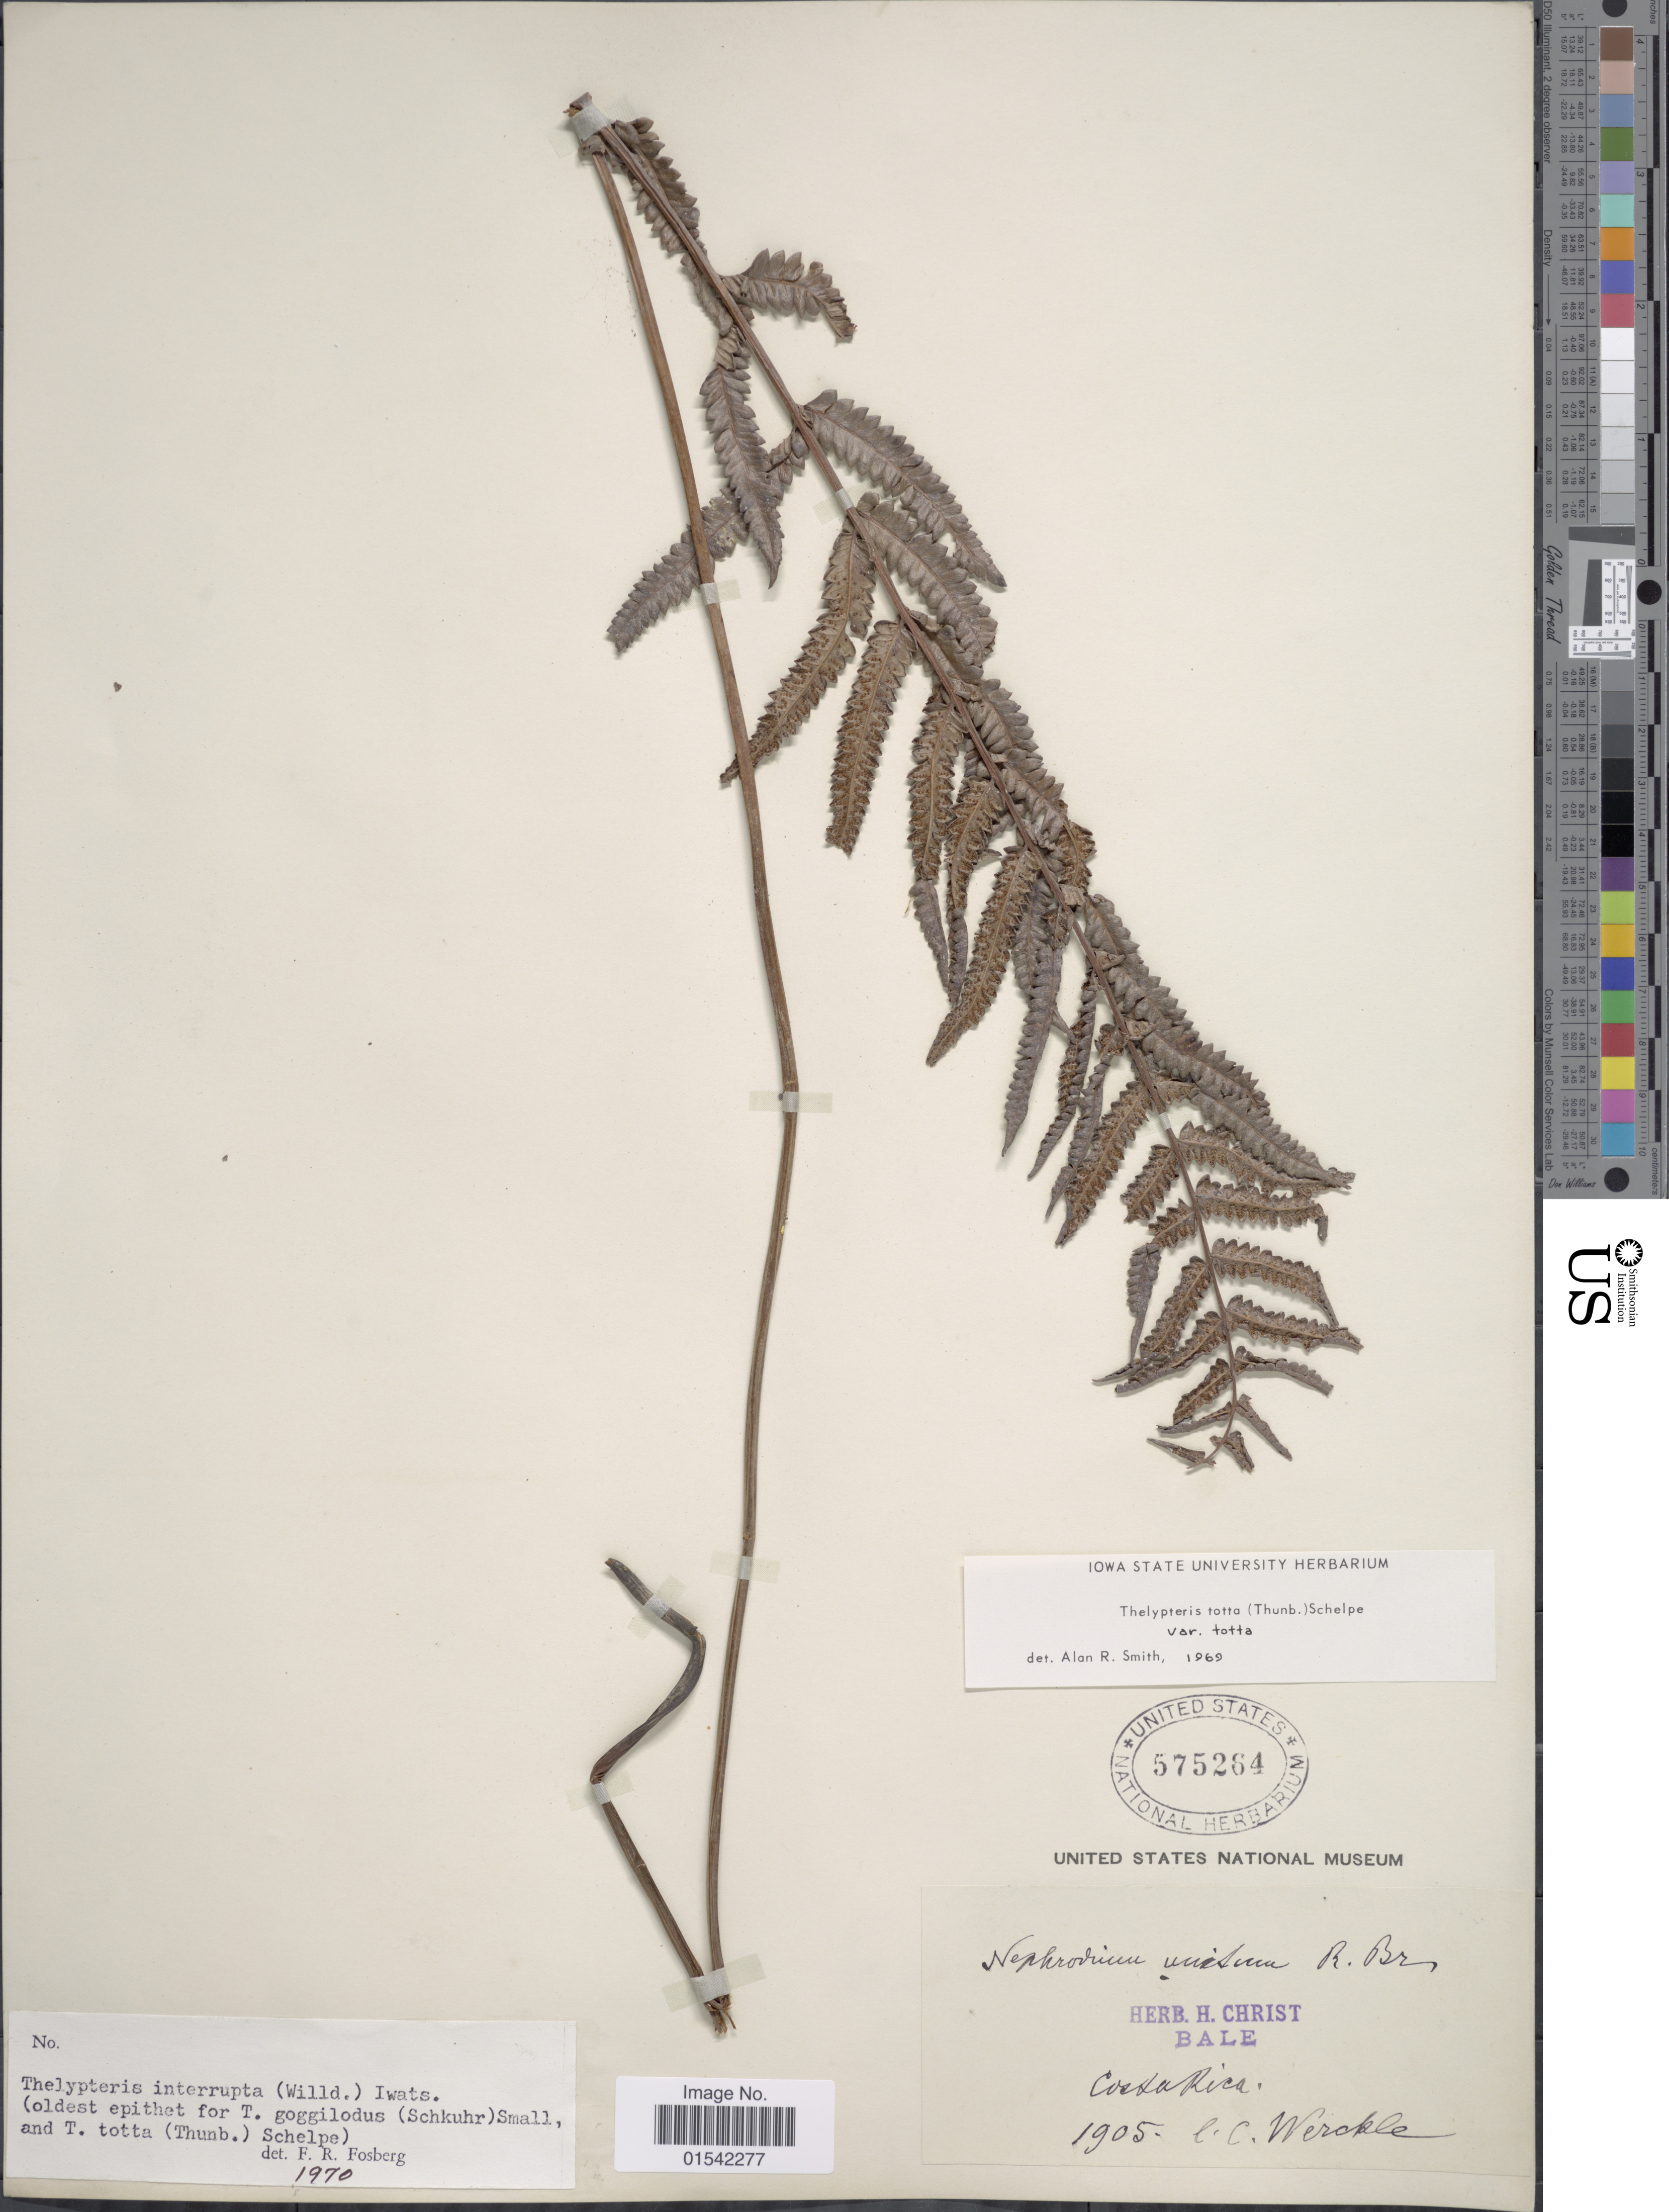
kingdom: Plantae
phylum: Tracheophyta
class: Polypodiopsida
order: Polypodiales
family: Thelypteridaceae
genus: Cyclosorus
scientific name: Cyclosorus interruptus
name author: (Willd.) H. Itô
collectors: C. C Wercklé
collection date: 1905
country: Costa Rica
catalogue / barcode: US 575264